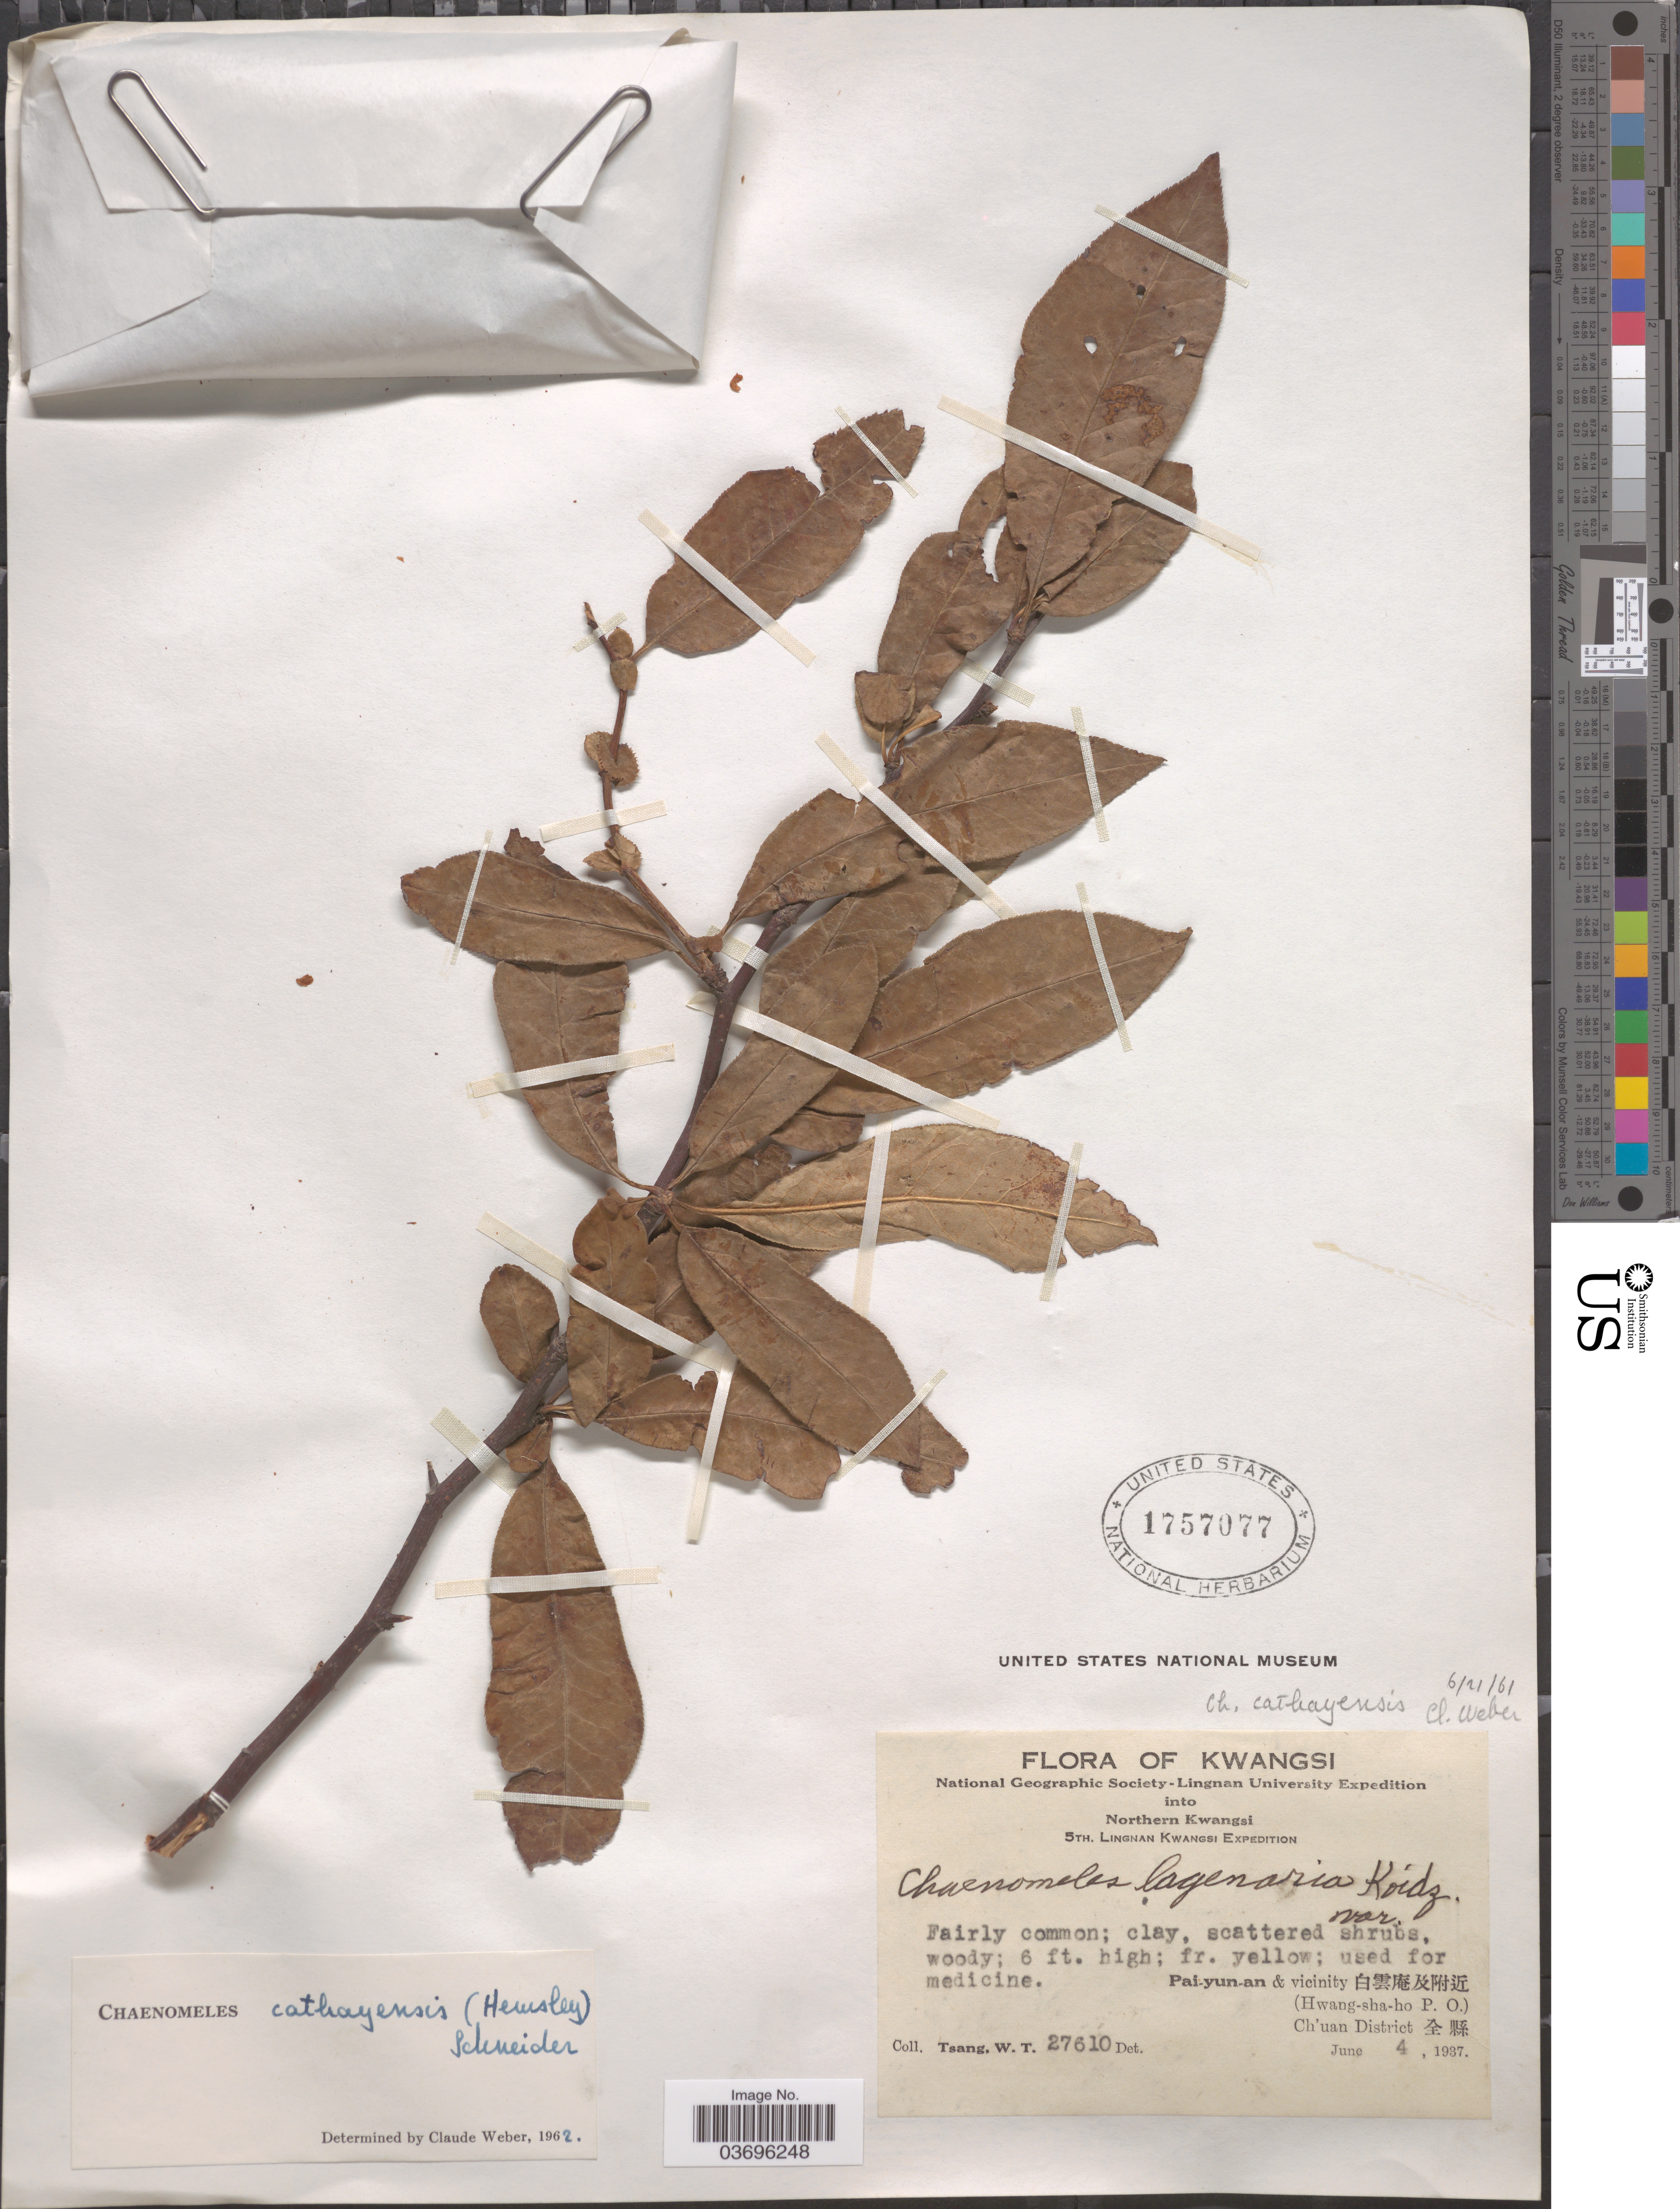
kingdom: Plantae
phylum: Tracheophyta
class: Magnoliopsida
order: Rosales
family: Rosaceae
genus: Chaenomeles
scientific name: Chaenomeles lagenaria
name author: (Loisel.) Koidz.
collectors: W. T. Tsang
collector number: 27610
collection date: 1937-06-04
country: China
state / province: Guangxi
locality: Kwangsi. Northern Kwangsi. Pai-yun-an & vicinity X. (Hwang-sha-ho P. O.) Ch'uan District X.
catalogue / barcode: US 1757077